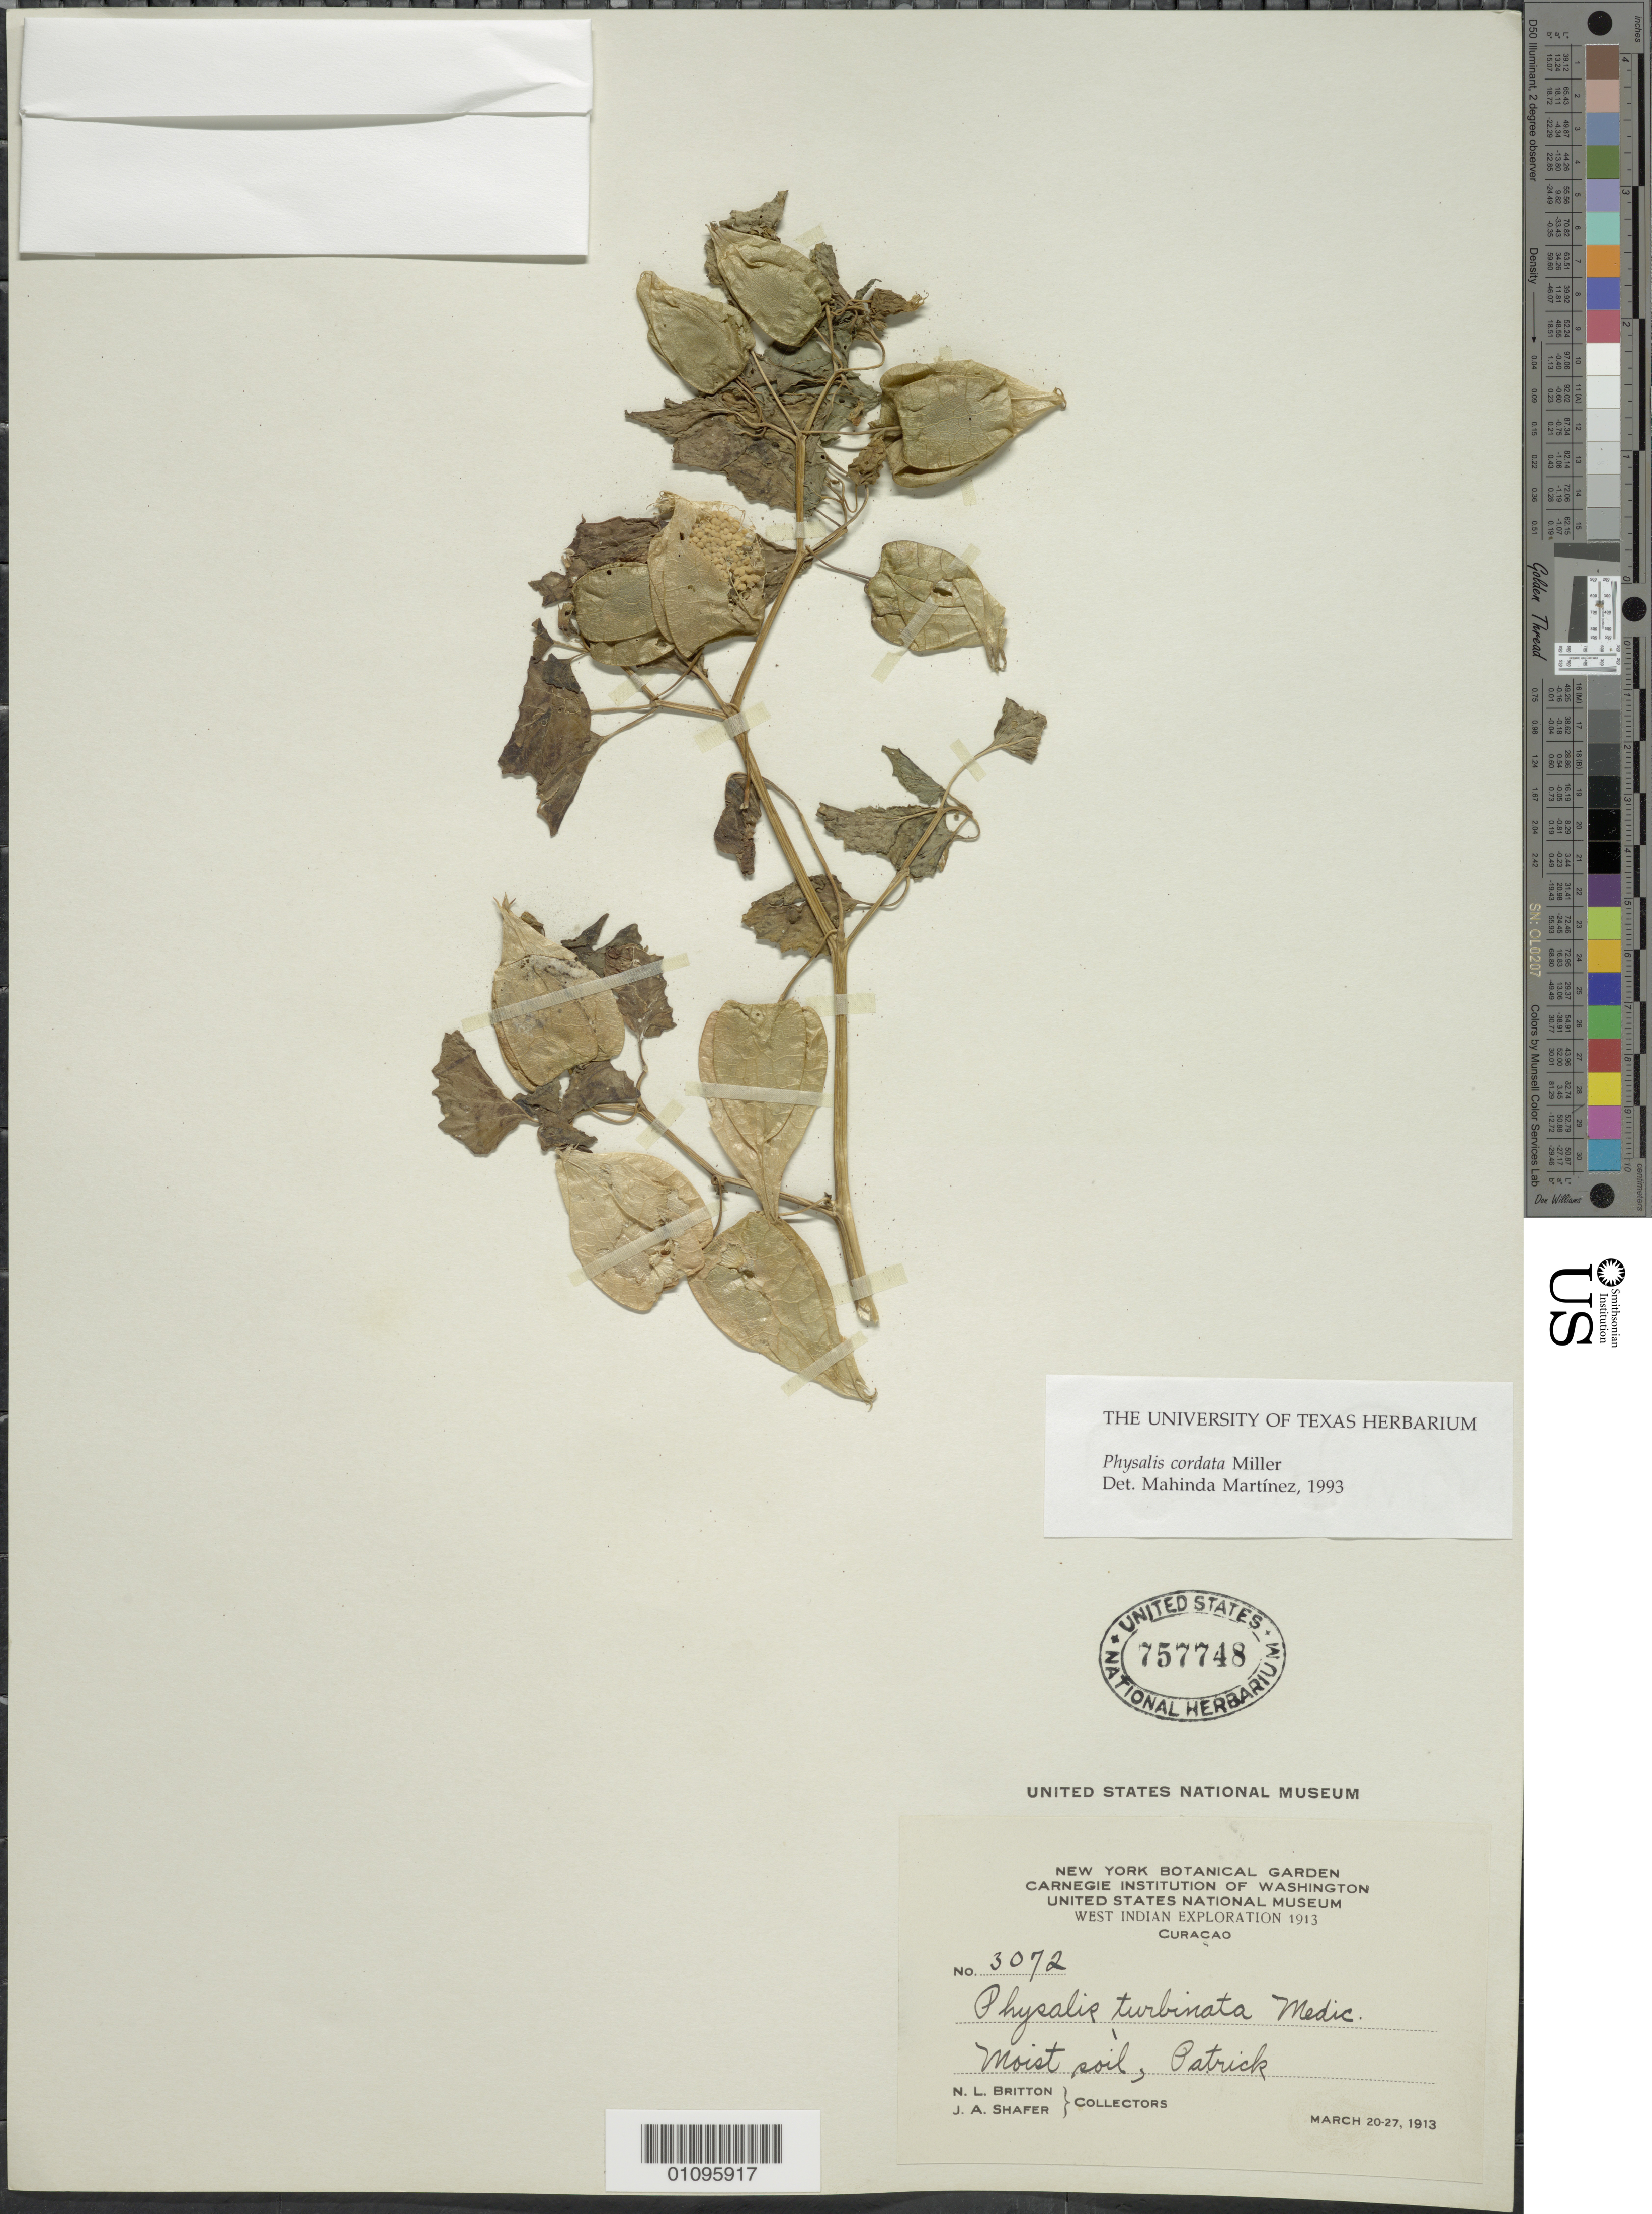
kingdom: Plantae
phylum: Tracheophyta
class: Magnoliopsida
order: Solanales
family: Solanaceae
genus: Physalis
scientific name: Physalis cordata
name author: Mill.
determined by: Martinez, M.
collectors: N. Britton & J. A. Shafer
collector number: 3072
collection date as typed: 20 Mar 1913 to 27 Mar 1913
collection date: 1913-03-20/1913-03-27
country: Curaçao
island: Curaçao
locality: Patrick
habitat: Moist soil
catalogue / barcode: US 757748